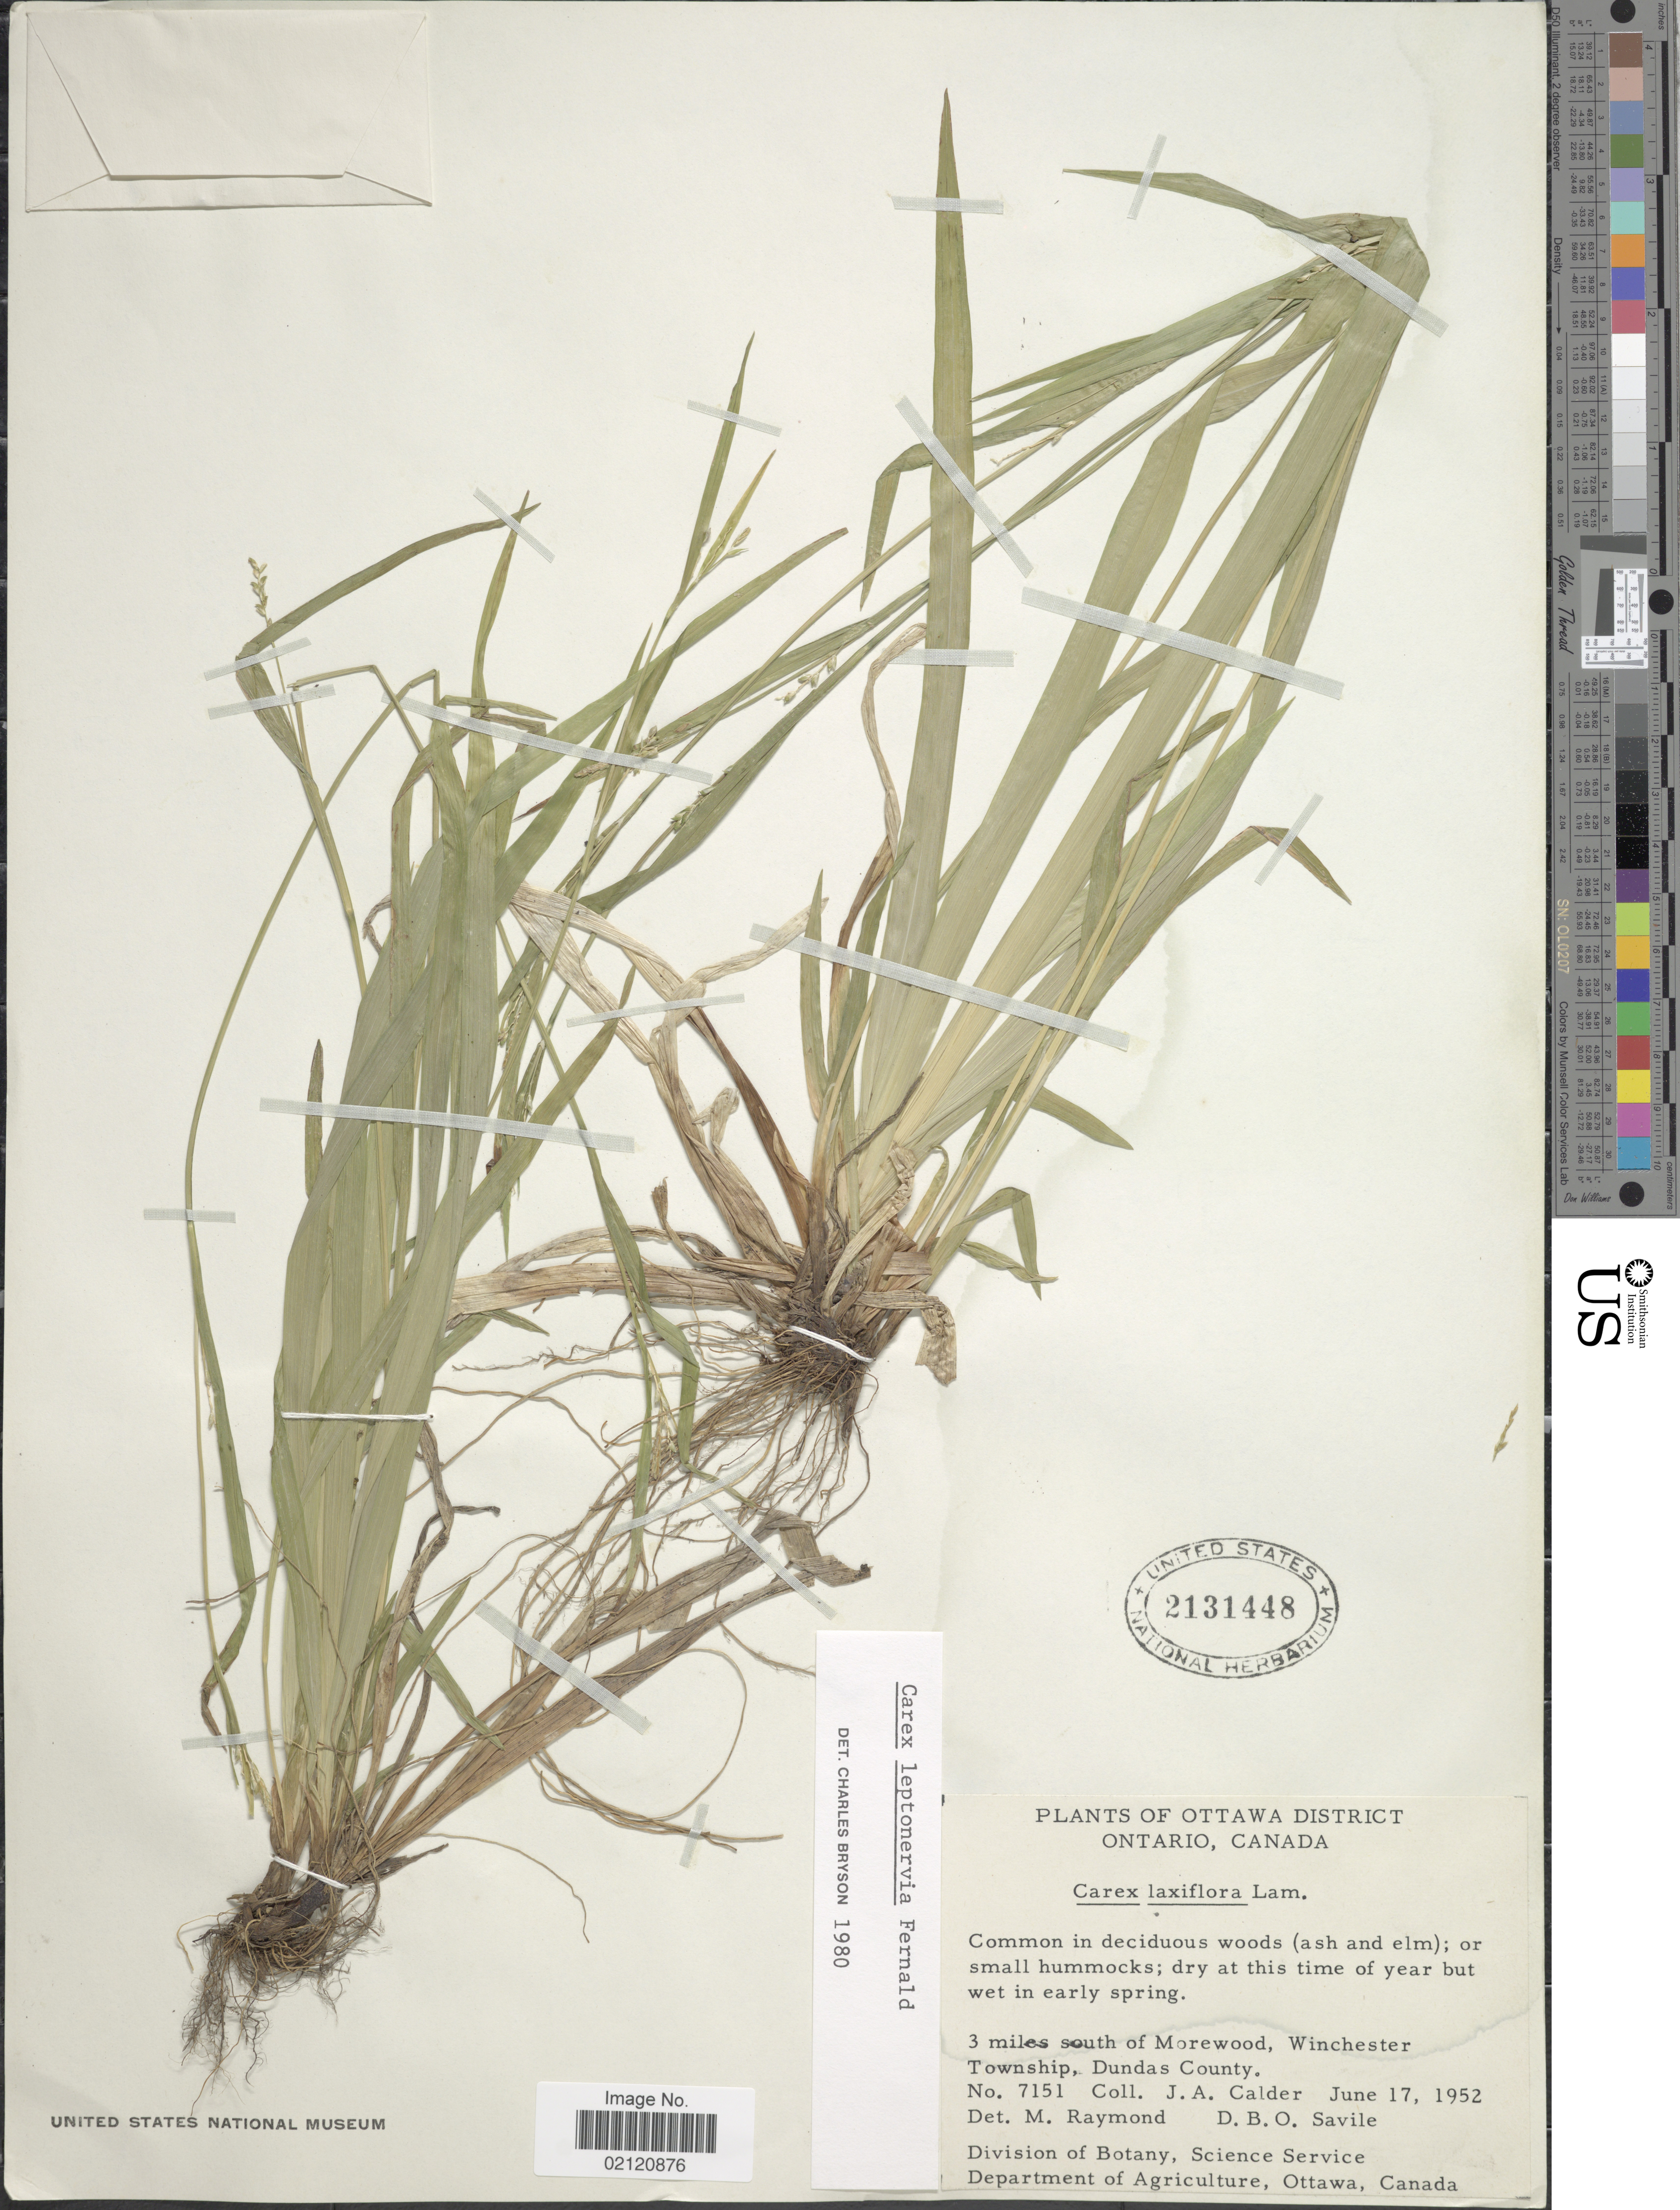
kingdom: Plantae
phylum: Tracheophyta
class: Liliopsida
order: Poales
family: Cyperaceae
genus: Carex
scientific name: Carex leptonervia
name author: (Fernald) Fernald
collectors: J. A. Calder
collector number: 7151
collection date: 1952-06-17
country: Canada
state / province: Ontario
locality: Ottawa District, 3 miles south of Morewood, Winchester Township, Dundas County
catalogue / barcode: US 2131448